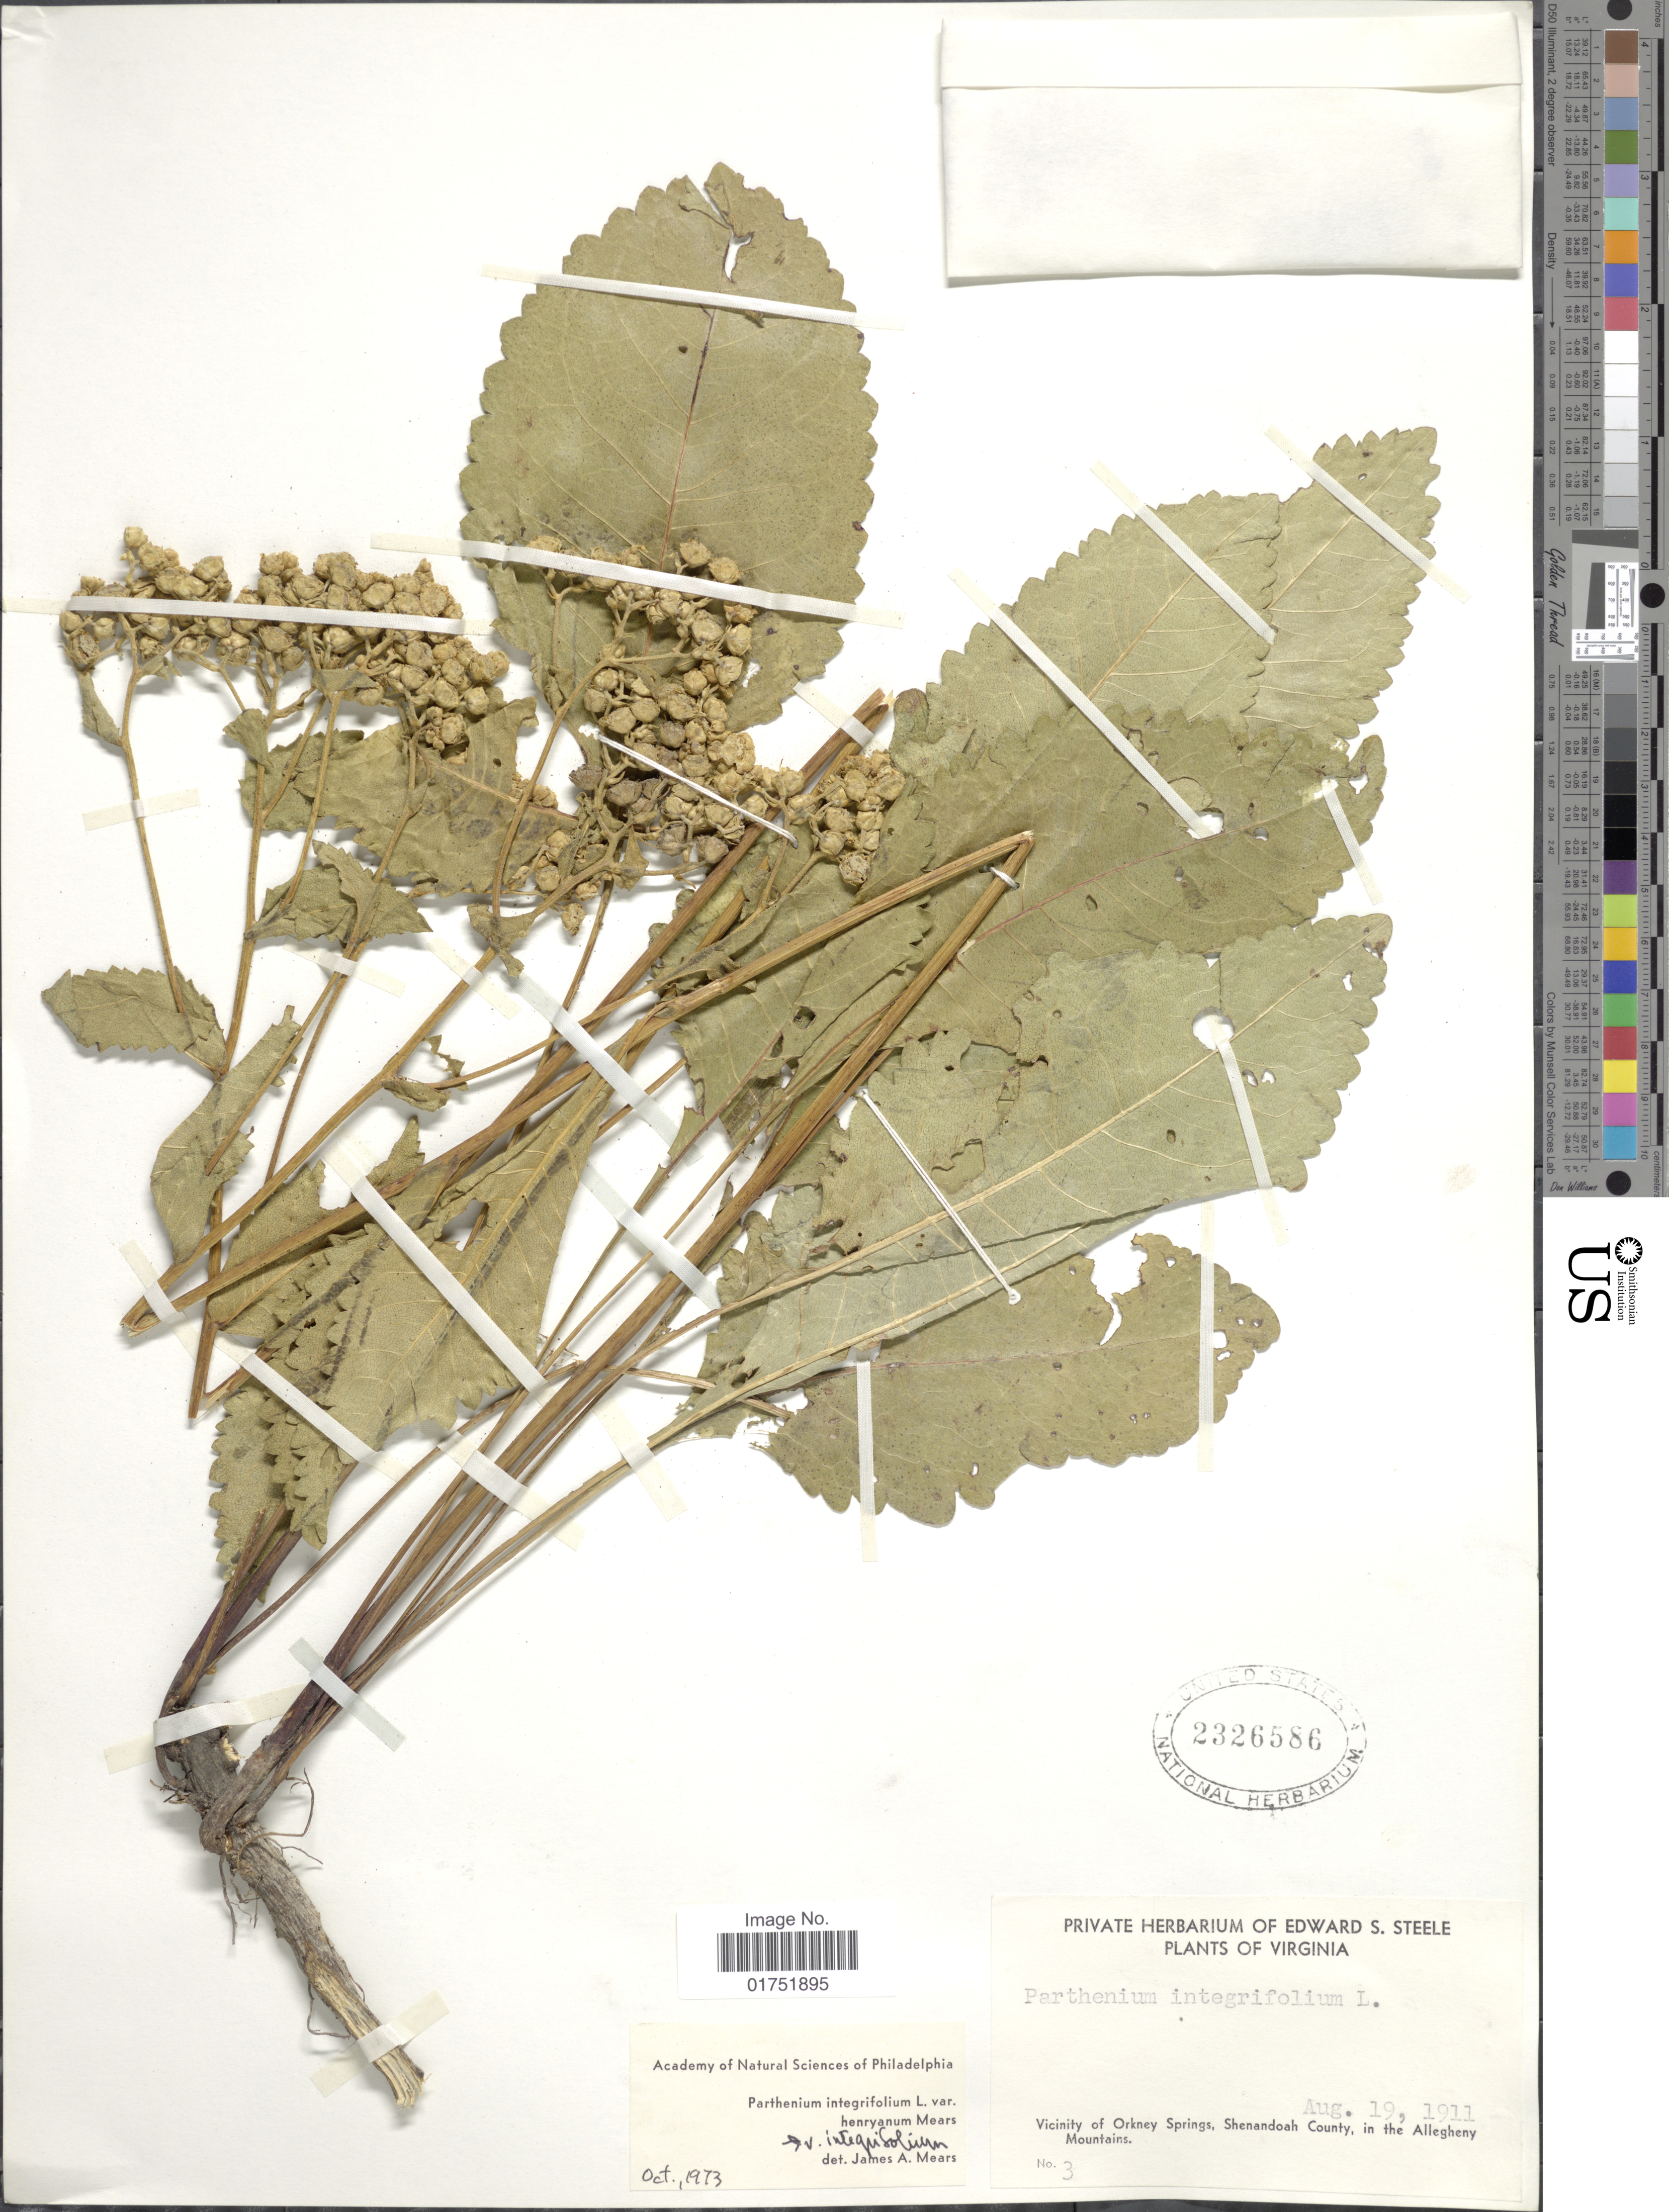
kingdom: Plantae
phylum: Tracheophyta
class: Magnoliopsida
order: Asterales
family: Asteraceae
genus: Parthenium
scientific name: Parthenium integrifolium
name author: L.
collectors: ex herb. Edward S. Steele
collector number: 3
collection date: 1911-08-19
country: United States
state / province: Virginia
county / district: Shenandoah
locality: Vicinity of Orkney Springs, Shenandoah County, in the Allegheny Mountains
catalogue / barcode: US 2326586